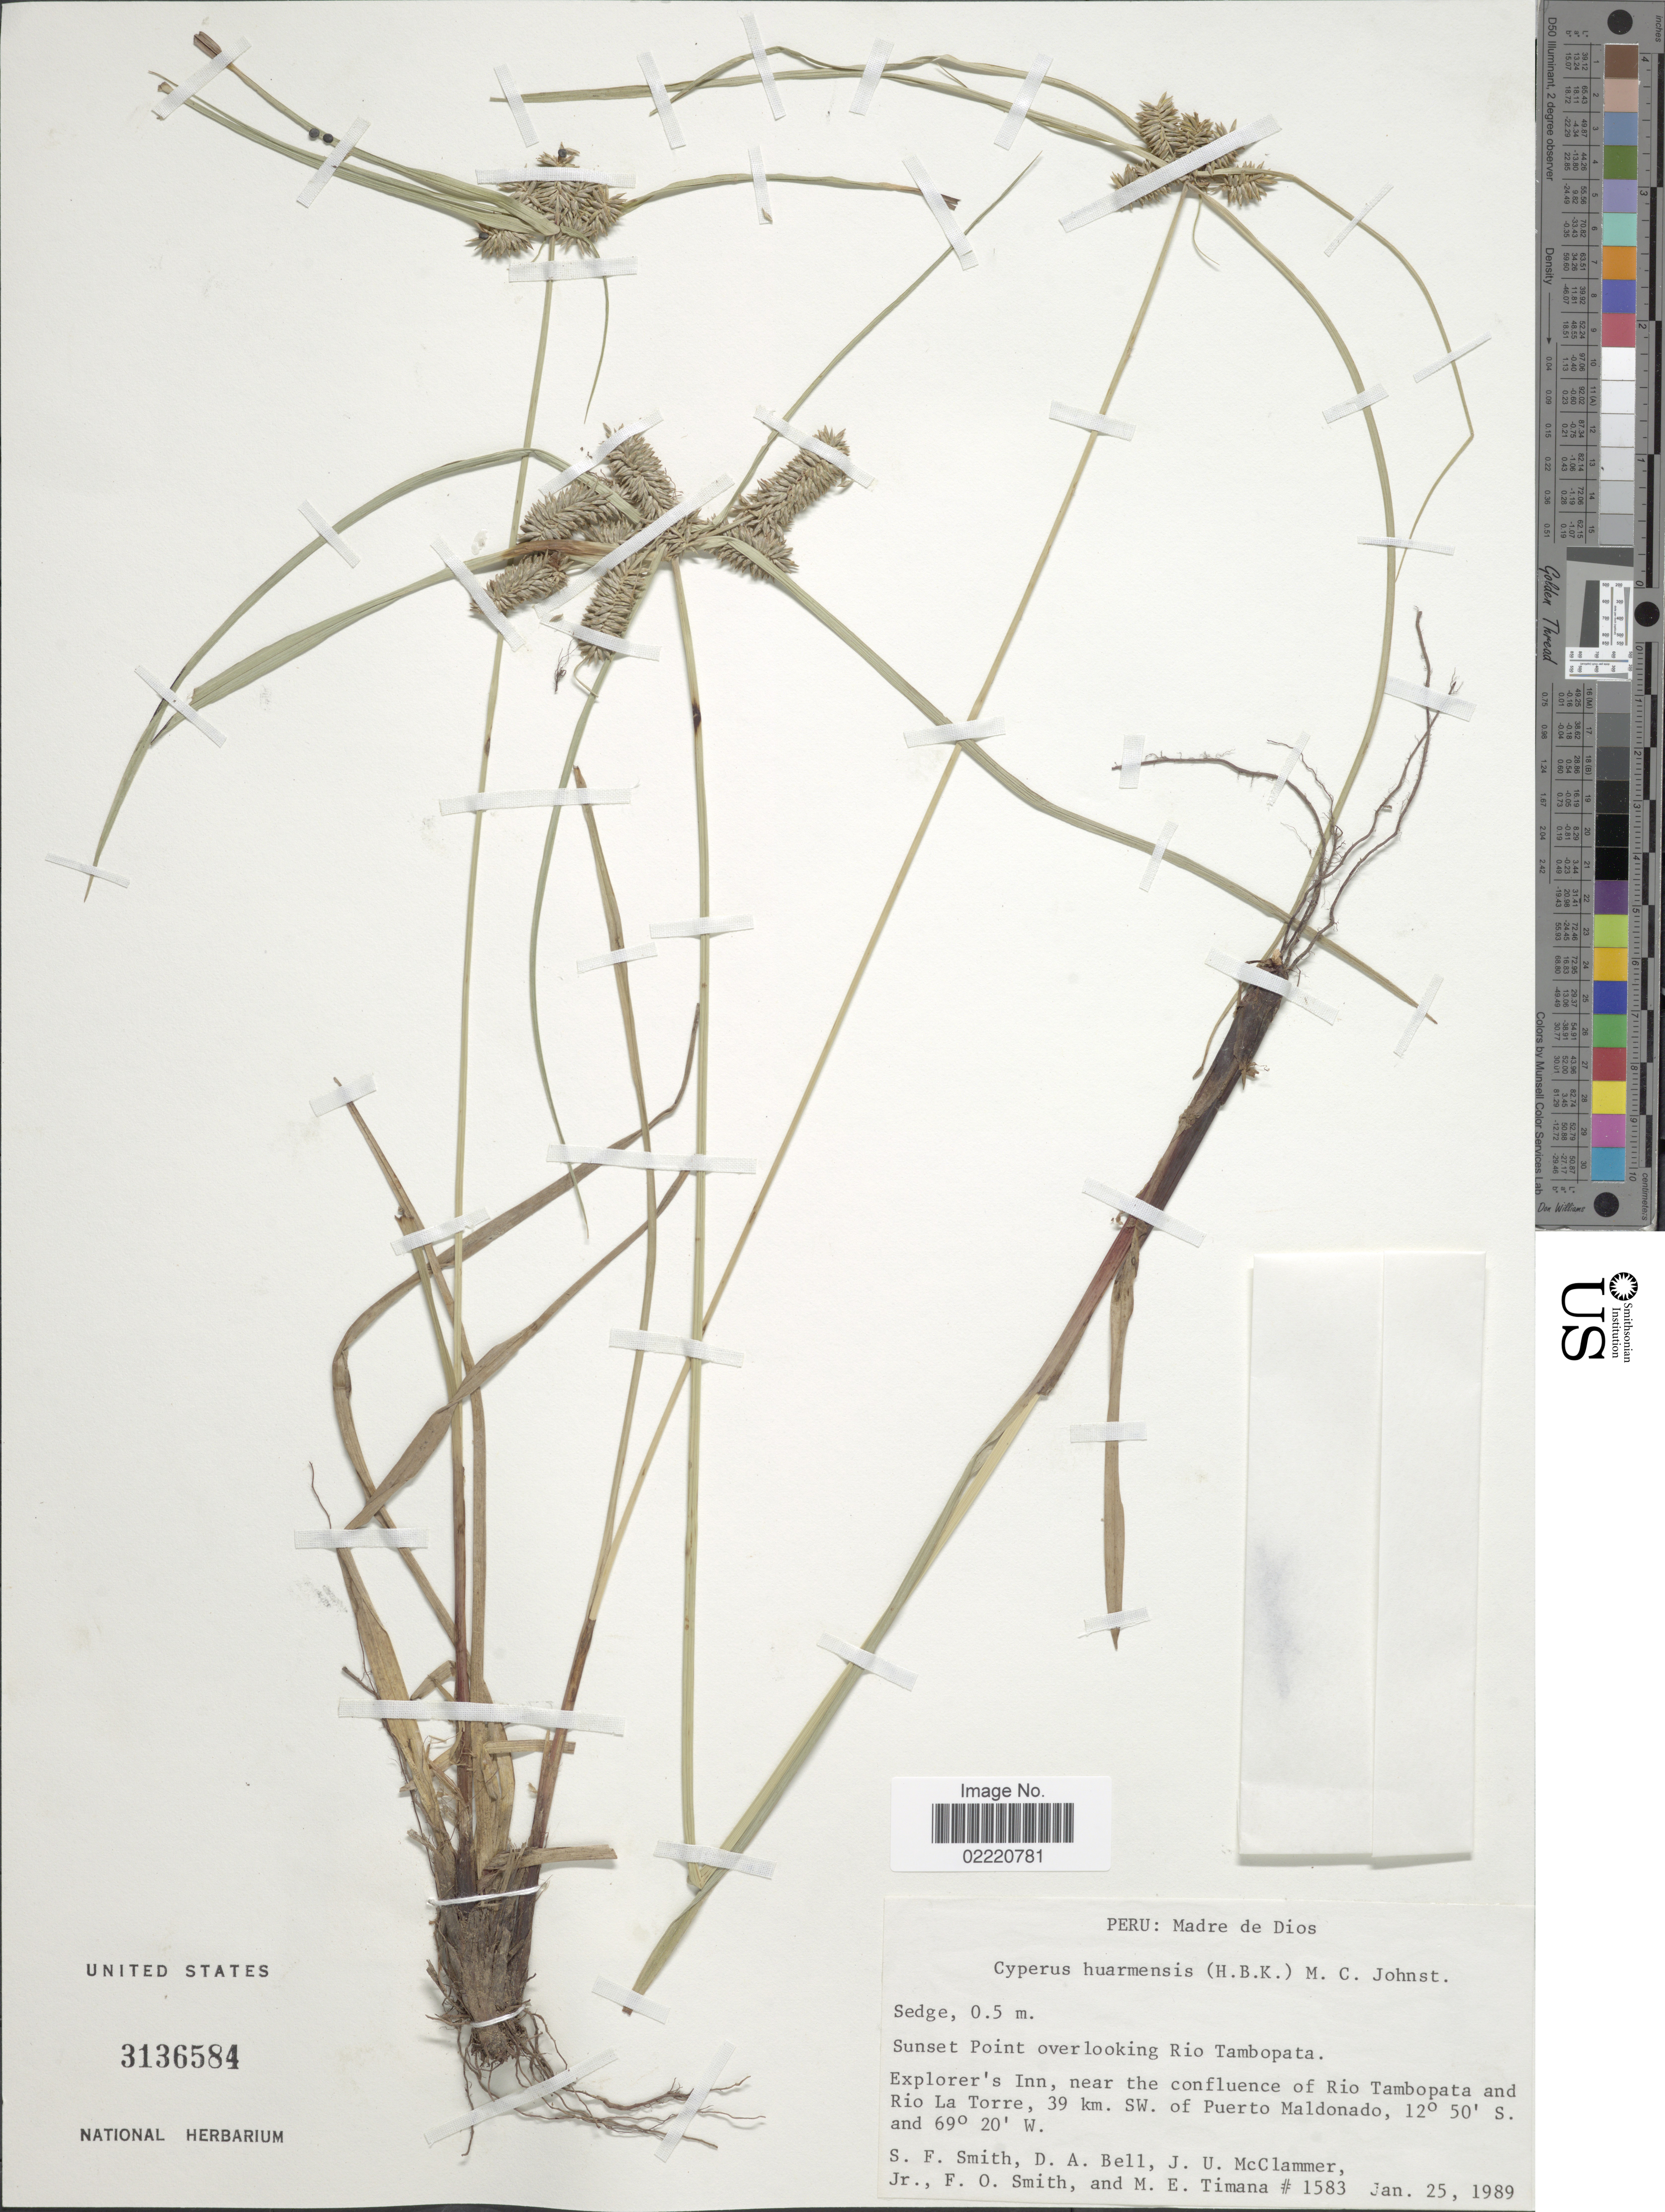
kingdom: Plantae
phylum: Tracheophyta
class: Liliopsida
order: Poales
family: Cyperaceae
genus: Cyperus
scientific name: Cyperus aggregatus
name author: (Willd.) Endl.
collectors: S.F. Smith, D. A. Bell, J. McClammer & F. Smith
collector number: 1583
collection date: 1989-01-25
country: Peru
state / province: Madre de Dios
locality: Peru: Madre de Dios, Sunset Point overlooking Rio Tambopata, Exlporer's Inn, near the confluence of Rio Tambopata and Rio La Torre, 39 km. SW of Puerto Maldonado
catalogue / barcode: US 3136584